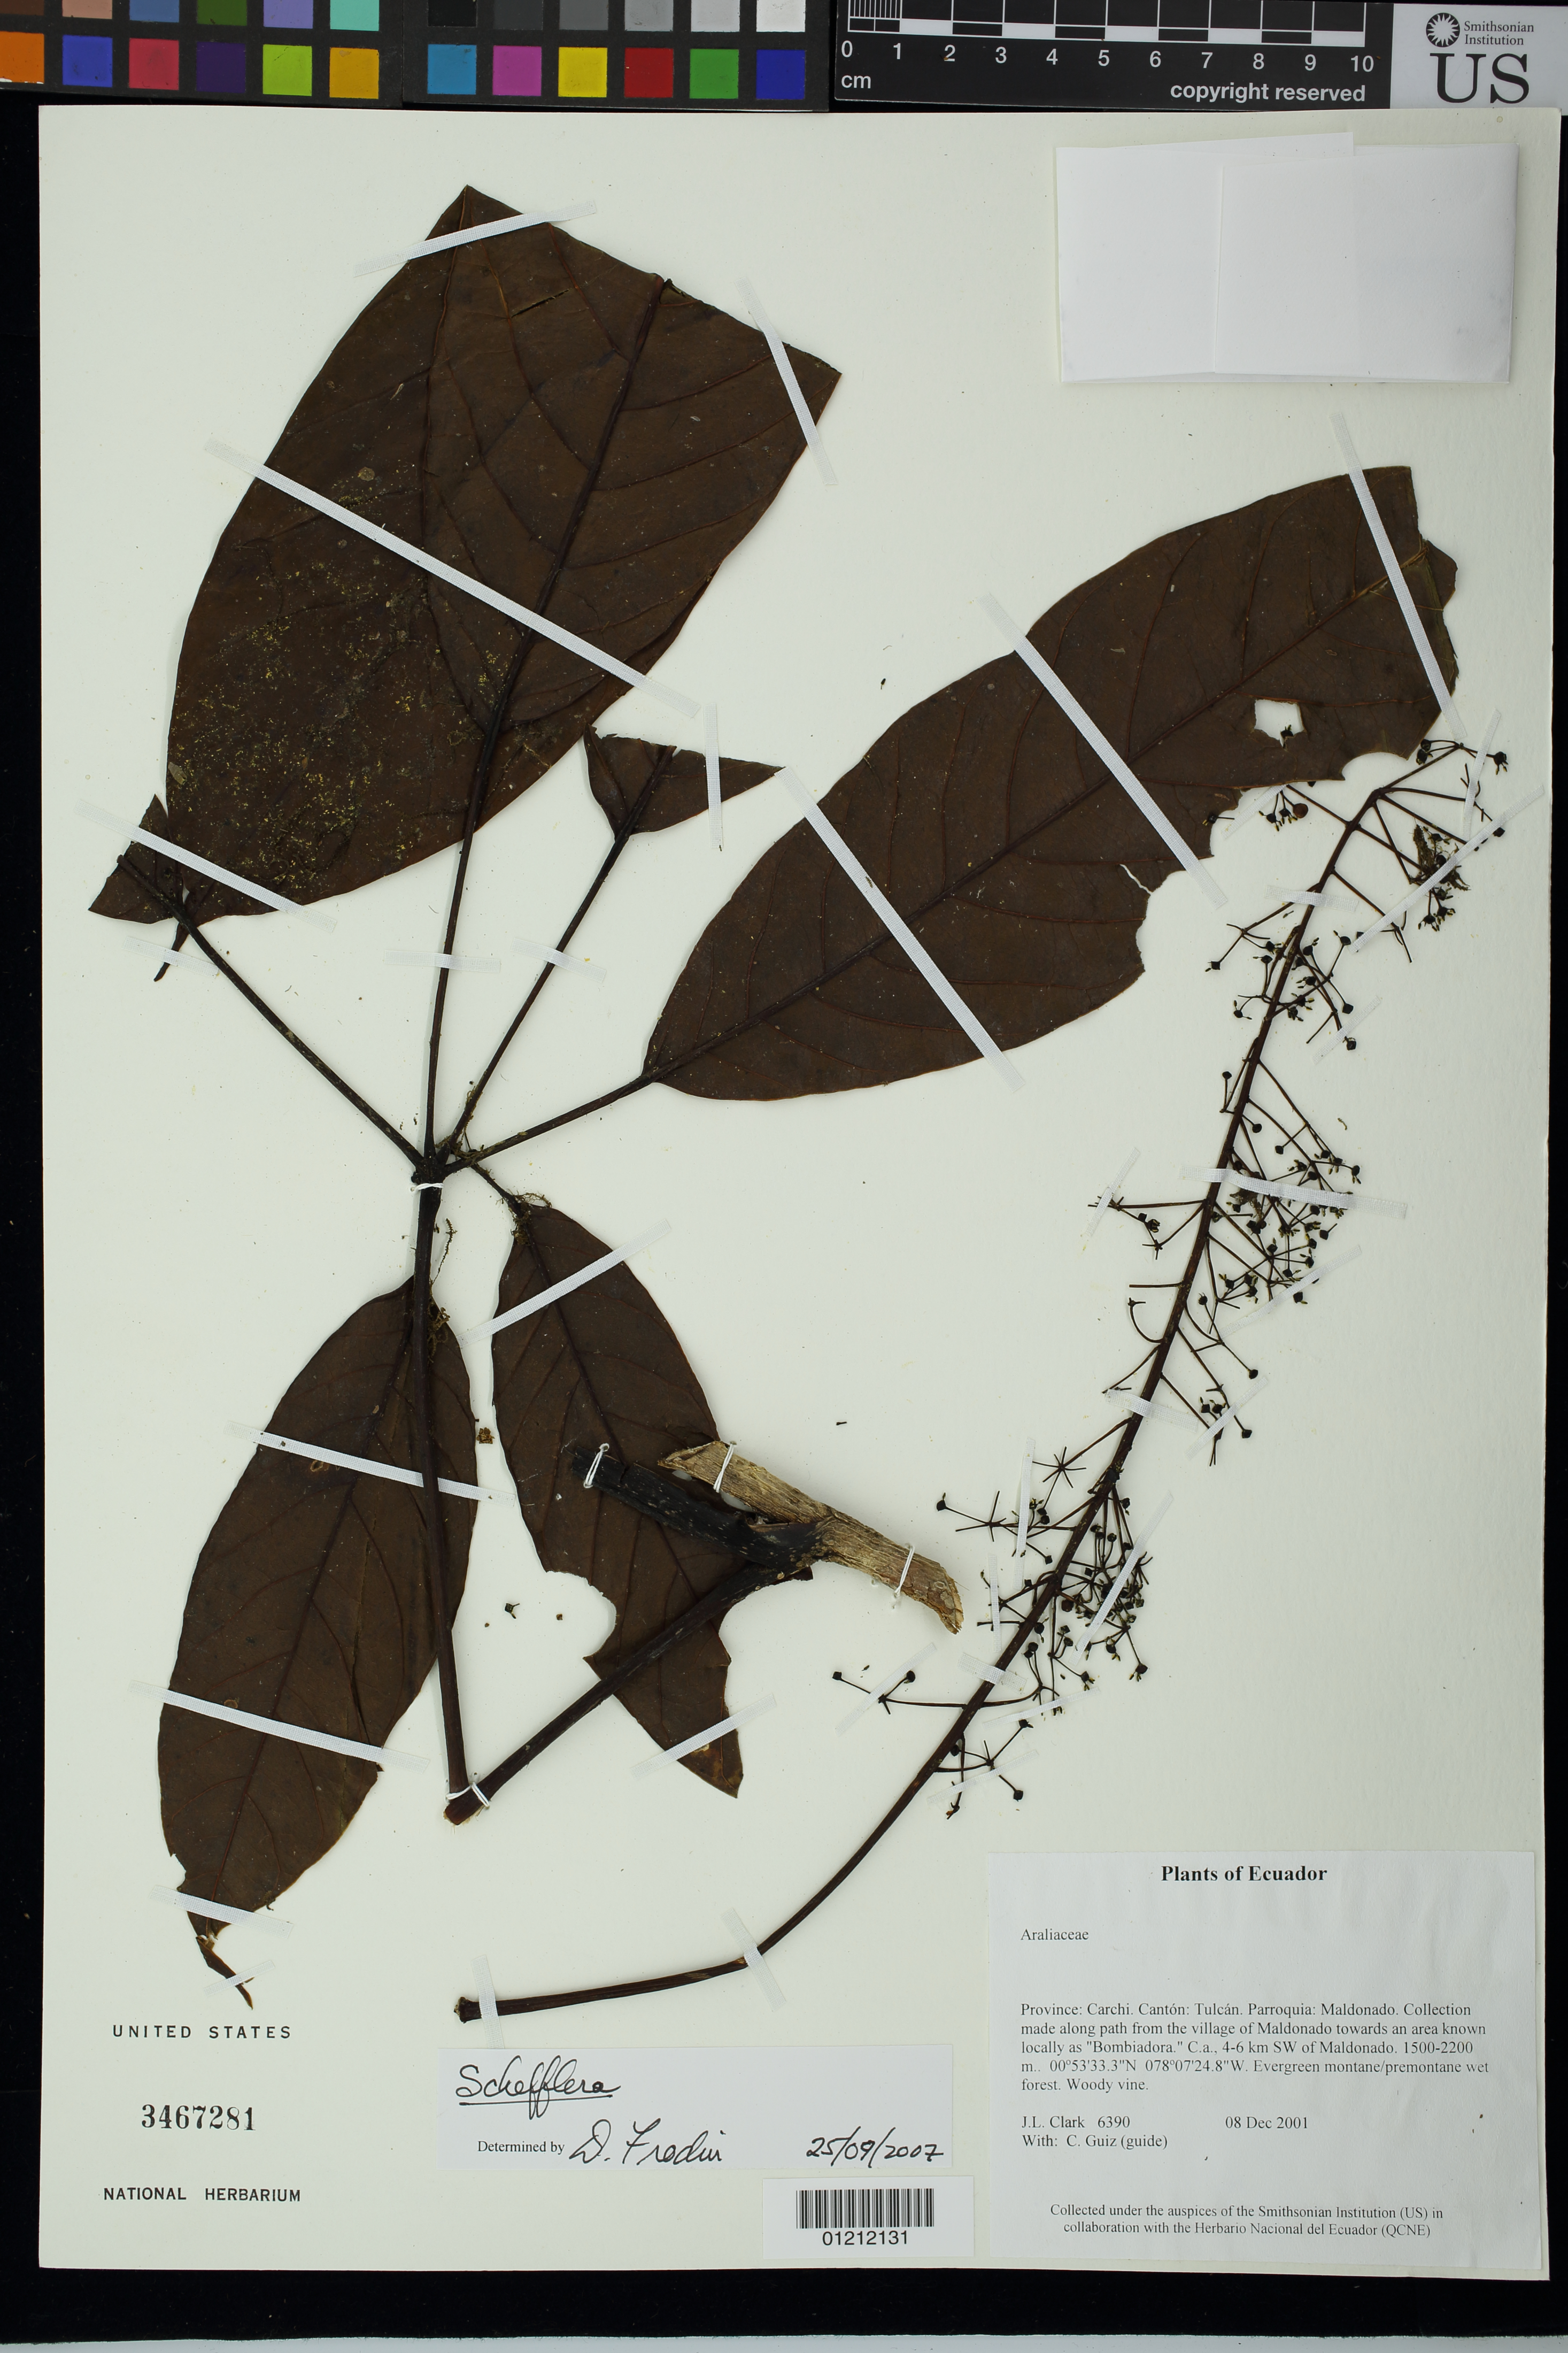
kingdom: Plantae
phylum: Tracheophyta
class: Magnoliopsida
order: Apiales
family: Araliaceae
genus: Schefflera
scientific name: Schefflera sp.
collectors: J. L. Clark & C. Guiz (guide)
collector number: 6390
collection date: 2001-12-08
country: Ecuador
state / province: Carchi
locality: Province Carchi. Canton: Tulcán. Parroquia: Maldonado.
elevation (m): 1500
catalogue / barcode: US 3467281